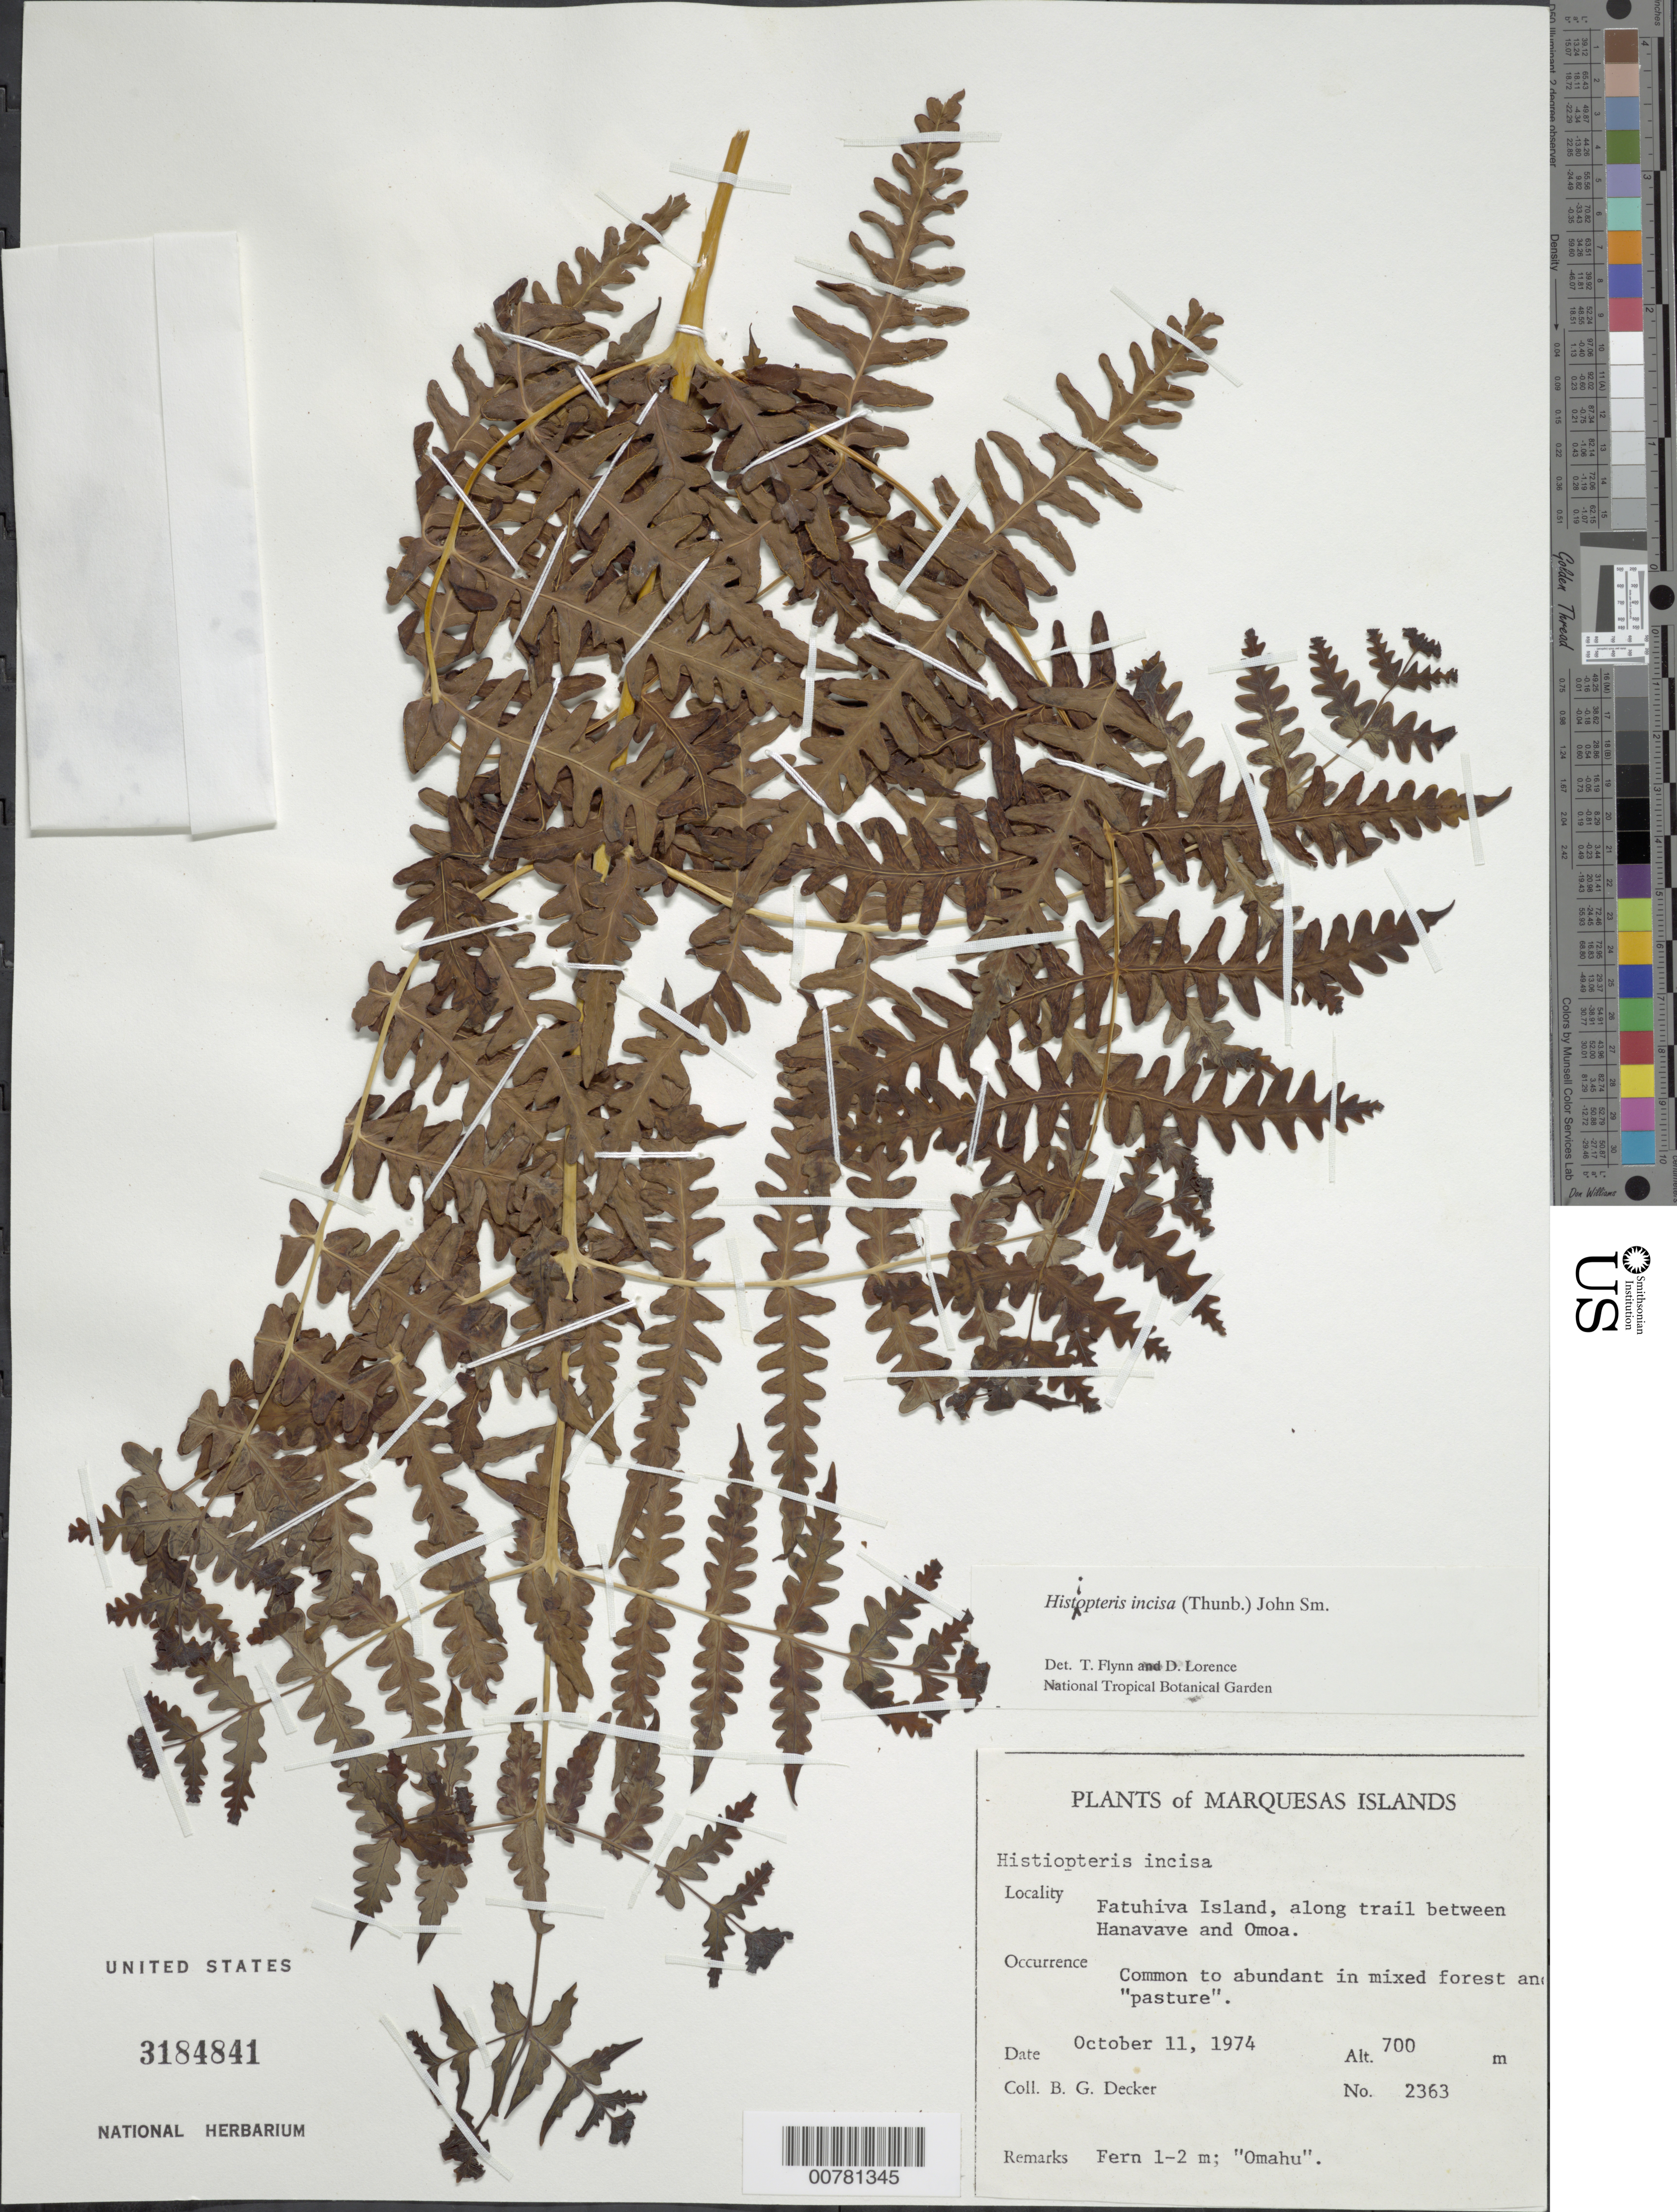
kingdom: Plantae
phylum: Tracheophyta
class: Polypodiopsida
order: Polypodiales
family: Dennstaedtiaceae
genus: Histiopteris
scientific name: Histiopteris incisa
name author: (Thunb.) J. Sm.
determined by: Lorence, David H., (PTBG), National Tropical Botanical Garden (UNITED STATES)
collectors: B. G. Decker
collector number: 2363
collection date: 1974-10-11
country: French Polynesia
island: Fatu Hiva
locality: Along trail between Hanavave and 'Omo'a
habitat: In mixed forest and pasture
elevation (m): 700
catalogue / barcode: US 3184841